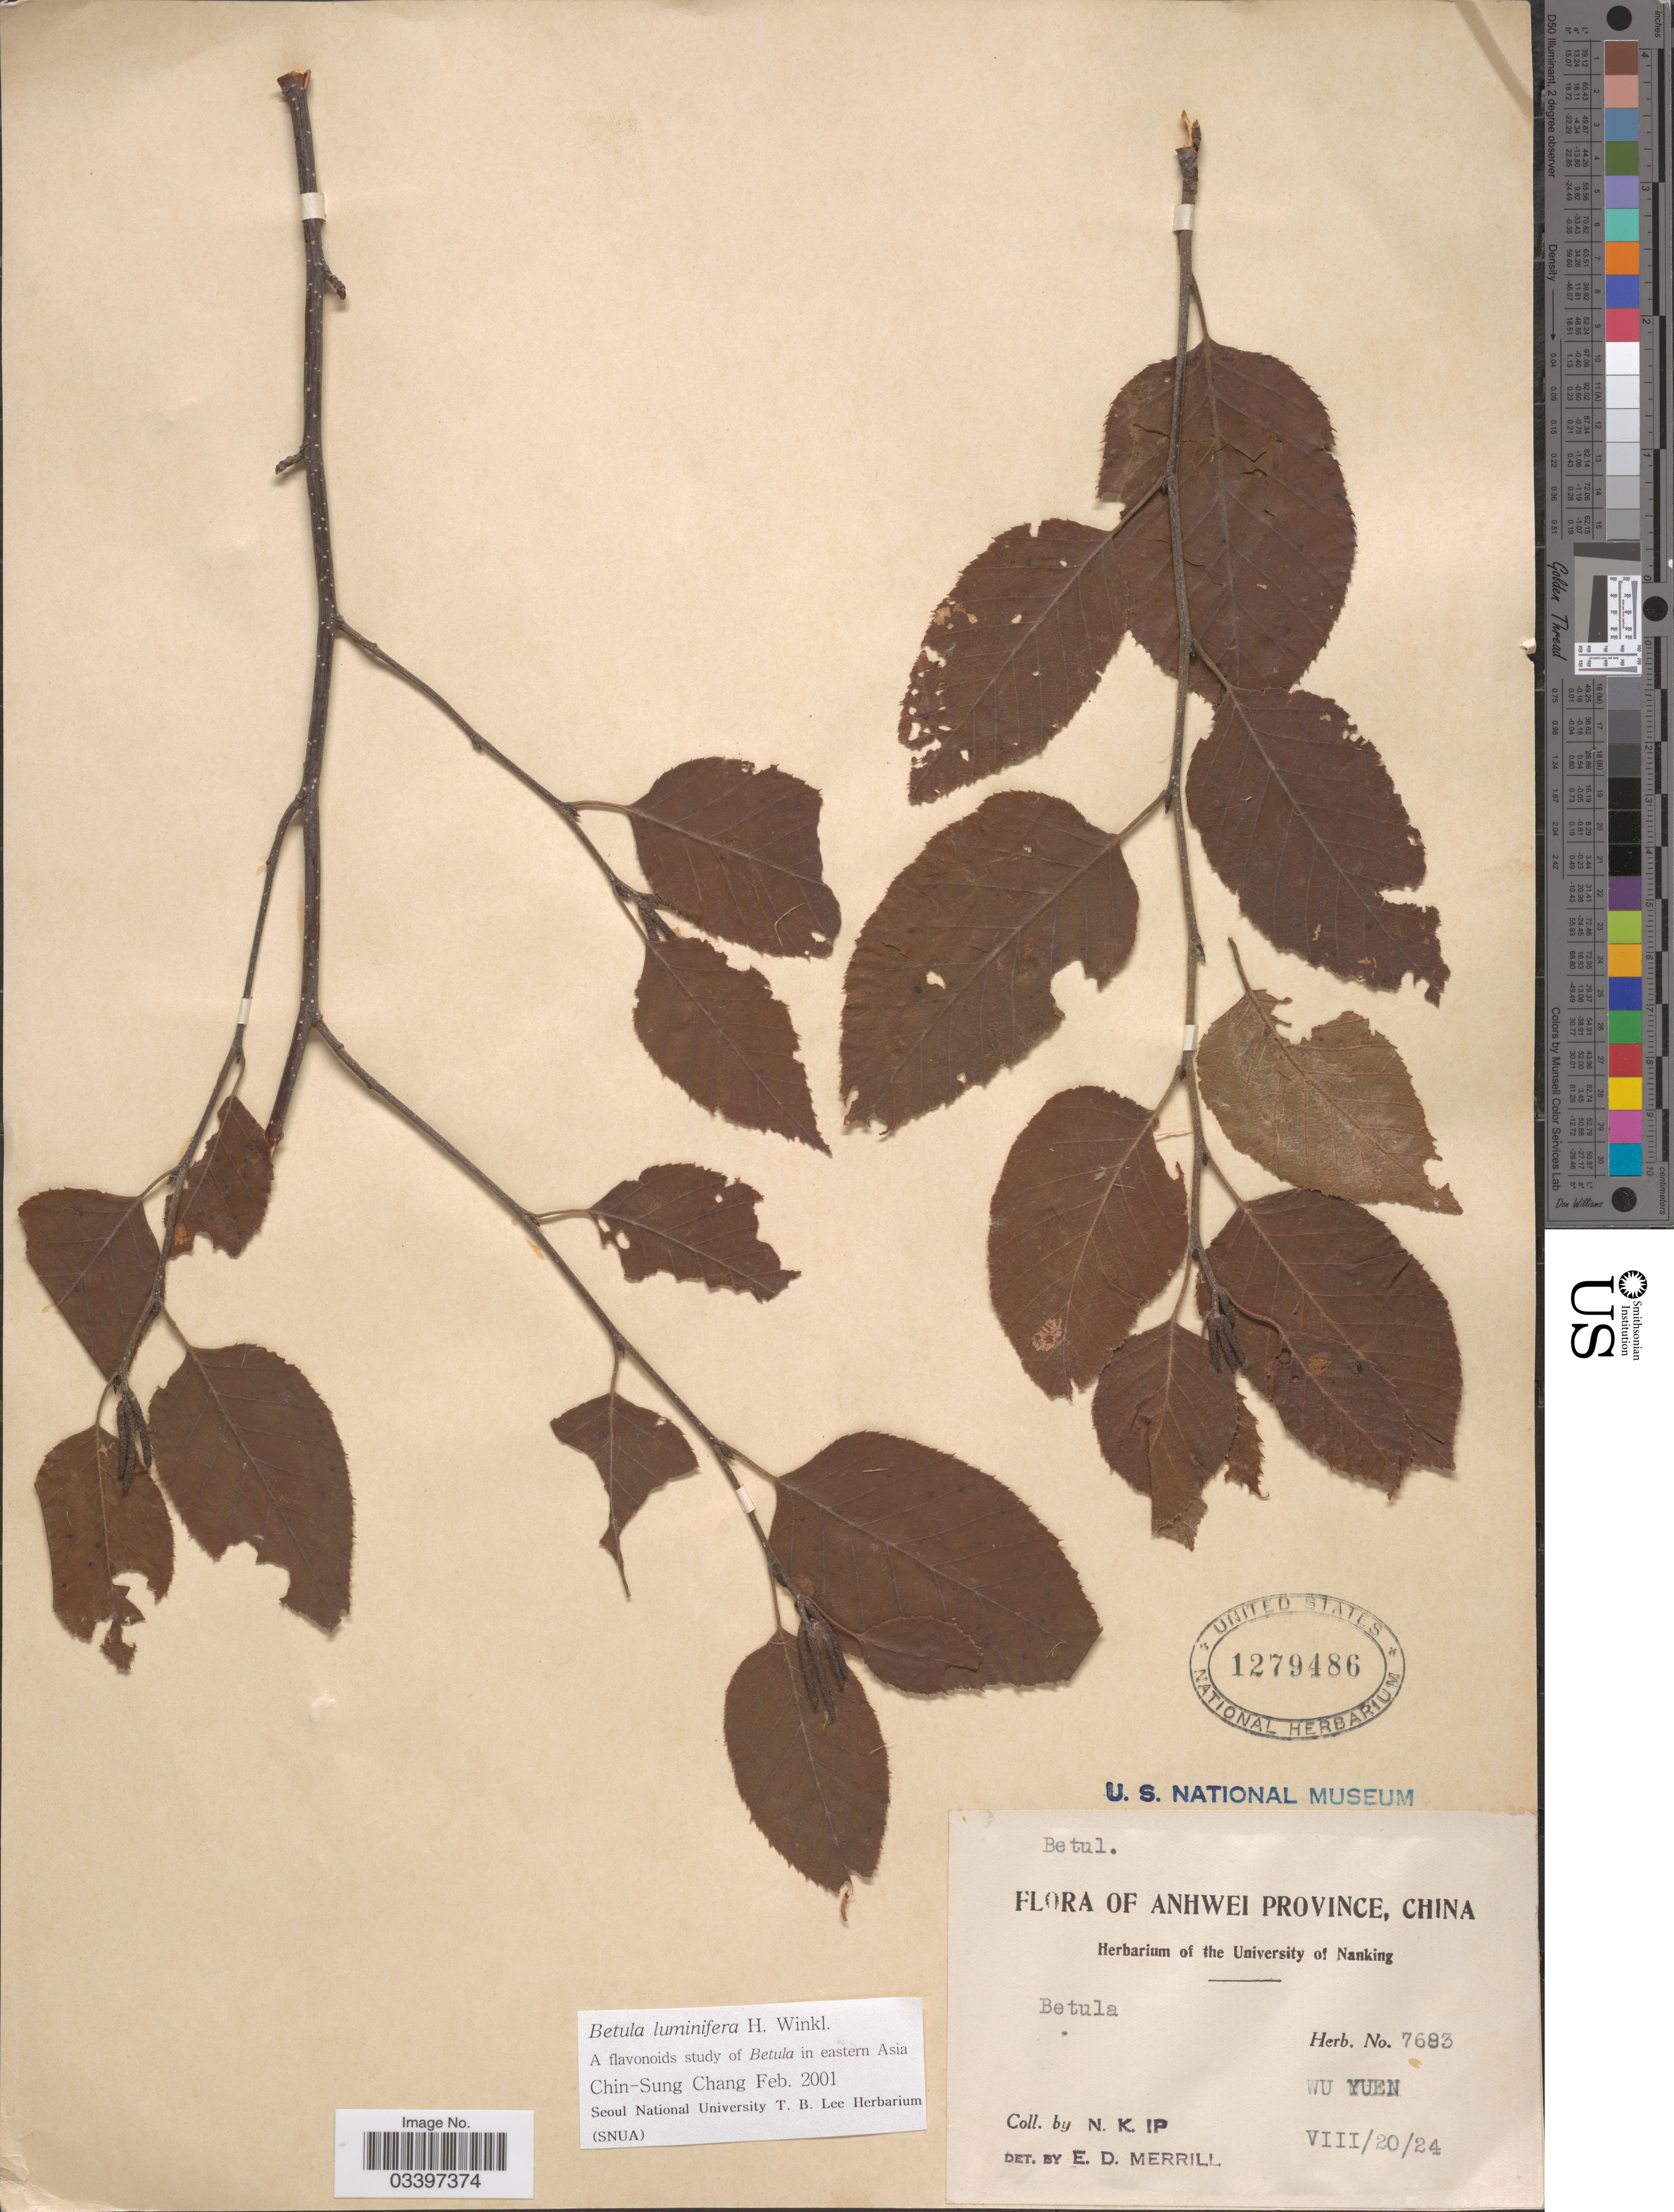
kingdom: Plantae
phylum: Tracheophyta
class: Magnoliopsida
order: Fagales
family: Betulaceae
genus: Betula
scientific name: Betula luminifera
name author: H.J.P. Winkl.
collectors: N. Ip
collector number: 7683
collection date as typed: Transcribed d/m/y: 20/8/24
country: China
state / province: Anhui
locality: Anhwei Province. Wu Yuen.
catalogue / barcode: US 1279486